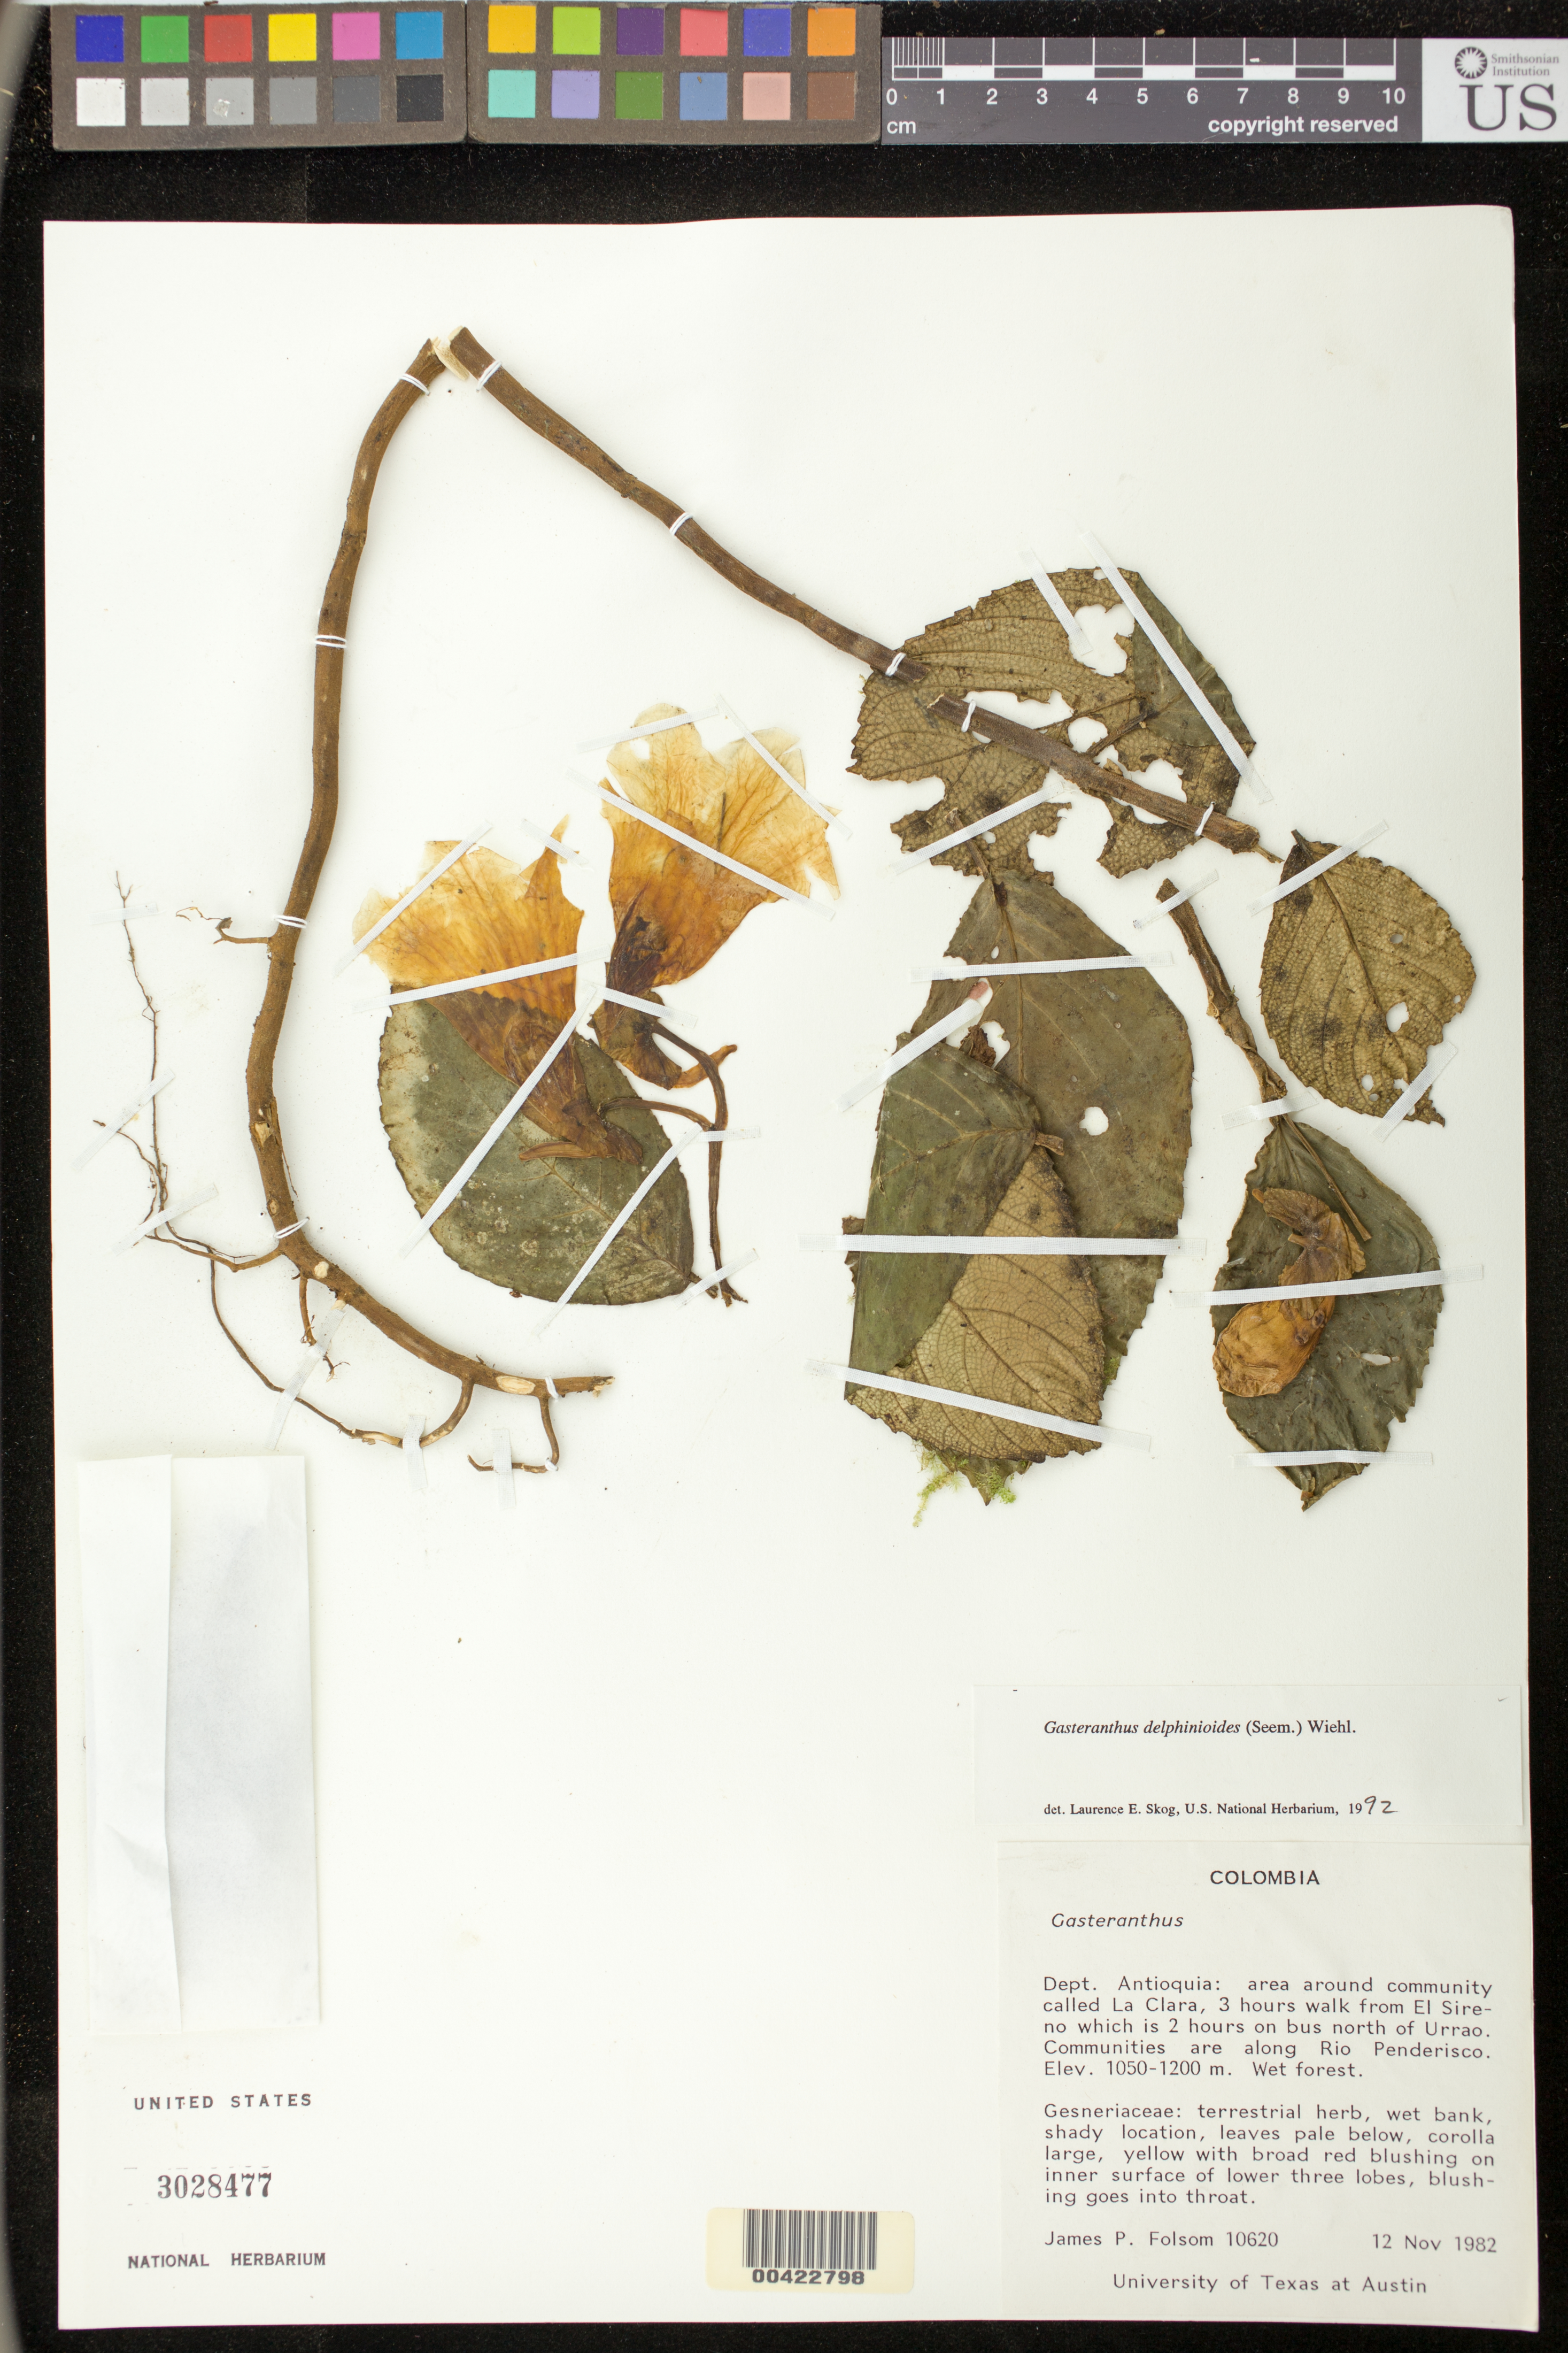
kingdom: Plantae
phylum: Tracheophyta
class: Magnoliopsida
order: Lamiales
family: Gesneriaceae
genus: Gasteranthus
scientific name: Gasteranthus delphinioides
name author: (Seem.) Wiehler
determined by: Skog, Laurence E.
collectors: J. P. Folsom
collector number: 10620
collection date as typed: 12 Nov 1982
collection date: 1982-11-12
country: Colombia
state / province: Antioquia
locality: Area around community called La Clara, 3 hours walk from El Sireno which is 2 hours on bus N of Urrao; communities are along Rio Penderisco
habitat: Wet forest; on wet bank, shady location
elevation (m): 1050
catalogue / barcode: US 3028477